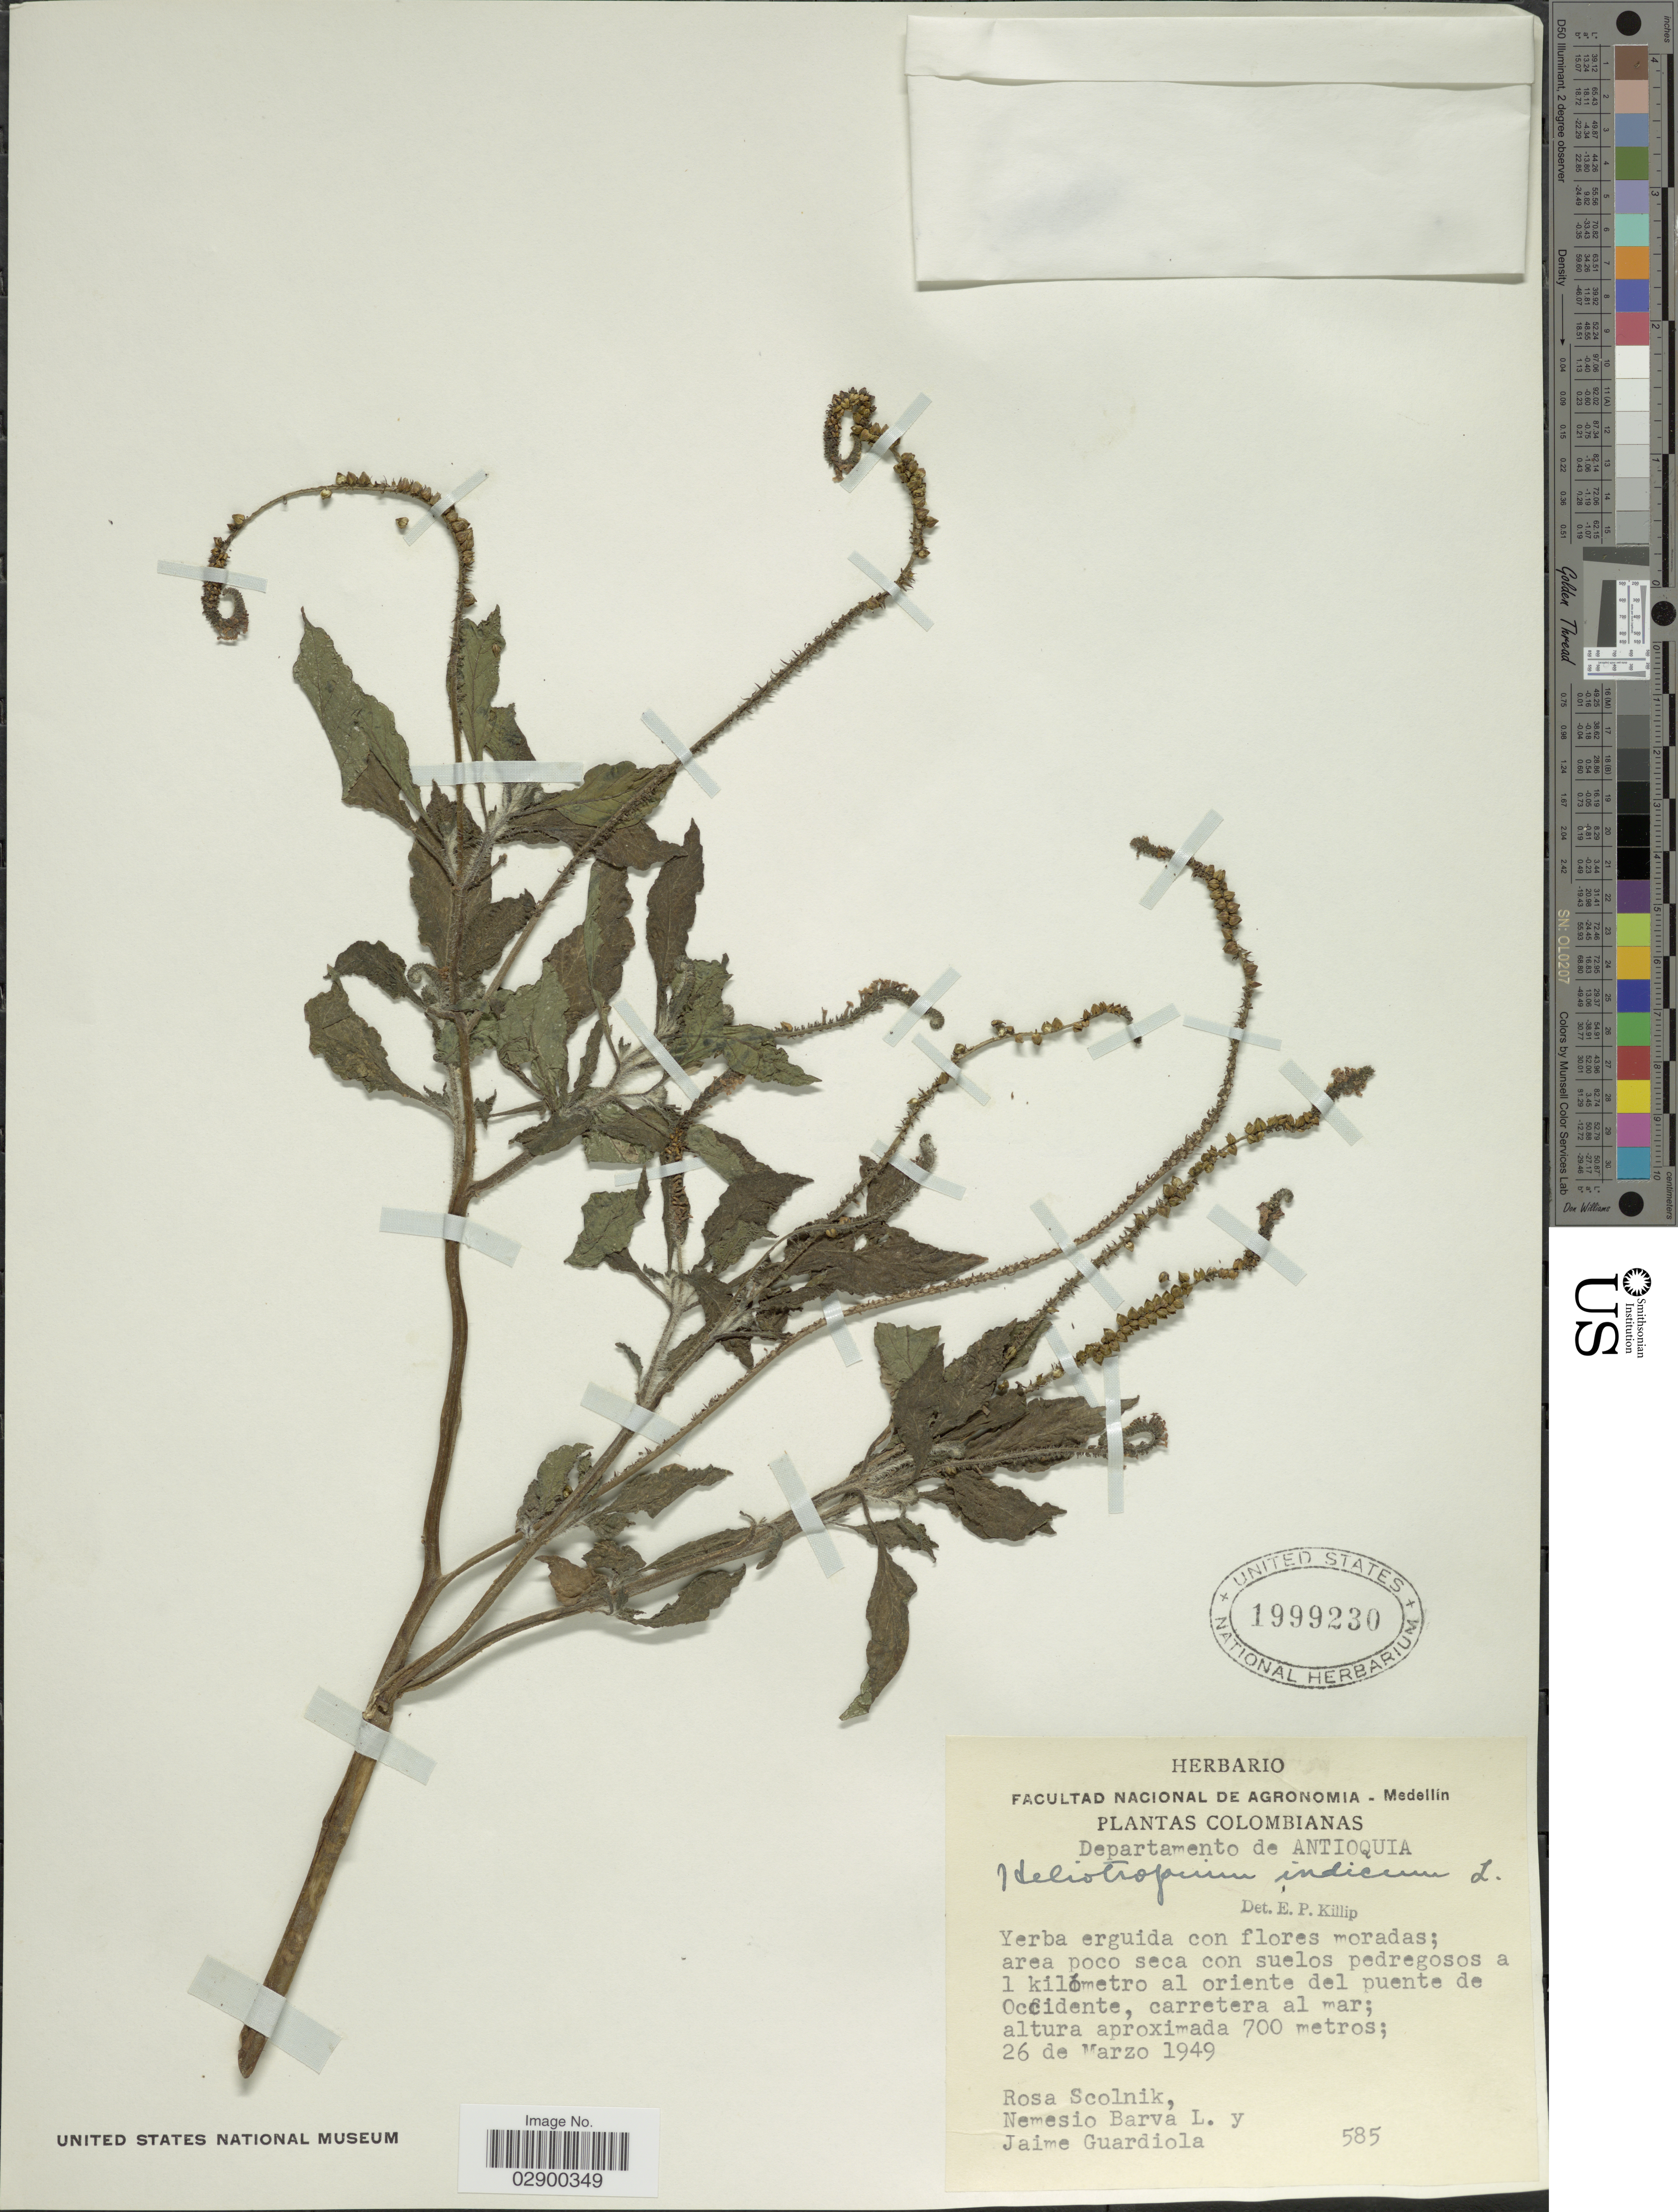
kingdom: Plantae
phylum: Tracheophyta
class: Magnoliopsida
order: Boraginales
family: Heliotropiaceae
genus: Heliotropium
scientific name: Heliotropium indicum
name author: L.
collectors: R. Scolnik, N. Barva-L. & J. Guardiola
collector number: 585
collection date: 1949-03-26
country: Colombia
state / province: Antioquia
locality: Departamento de Antioquia, area poco seca con suelos pedregosos a 1 kilómetro al oriente del puente de Occidente, carretera al mar.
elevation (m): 700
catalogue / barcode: US 1999230